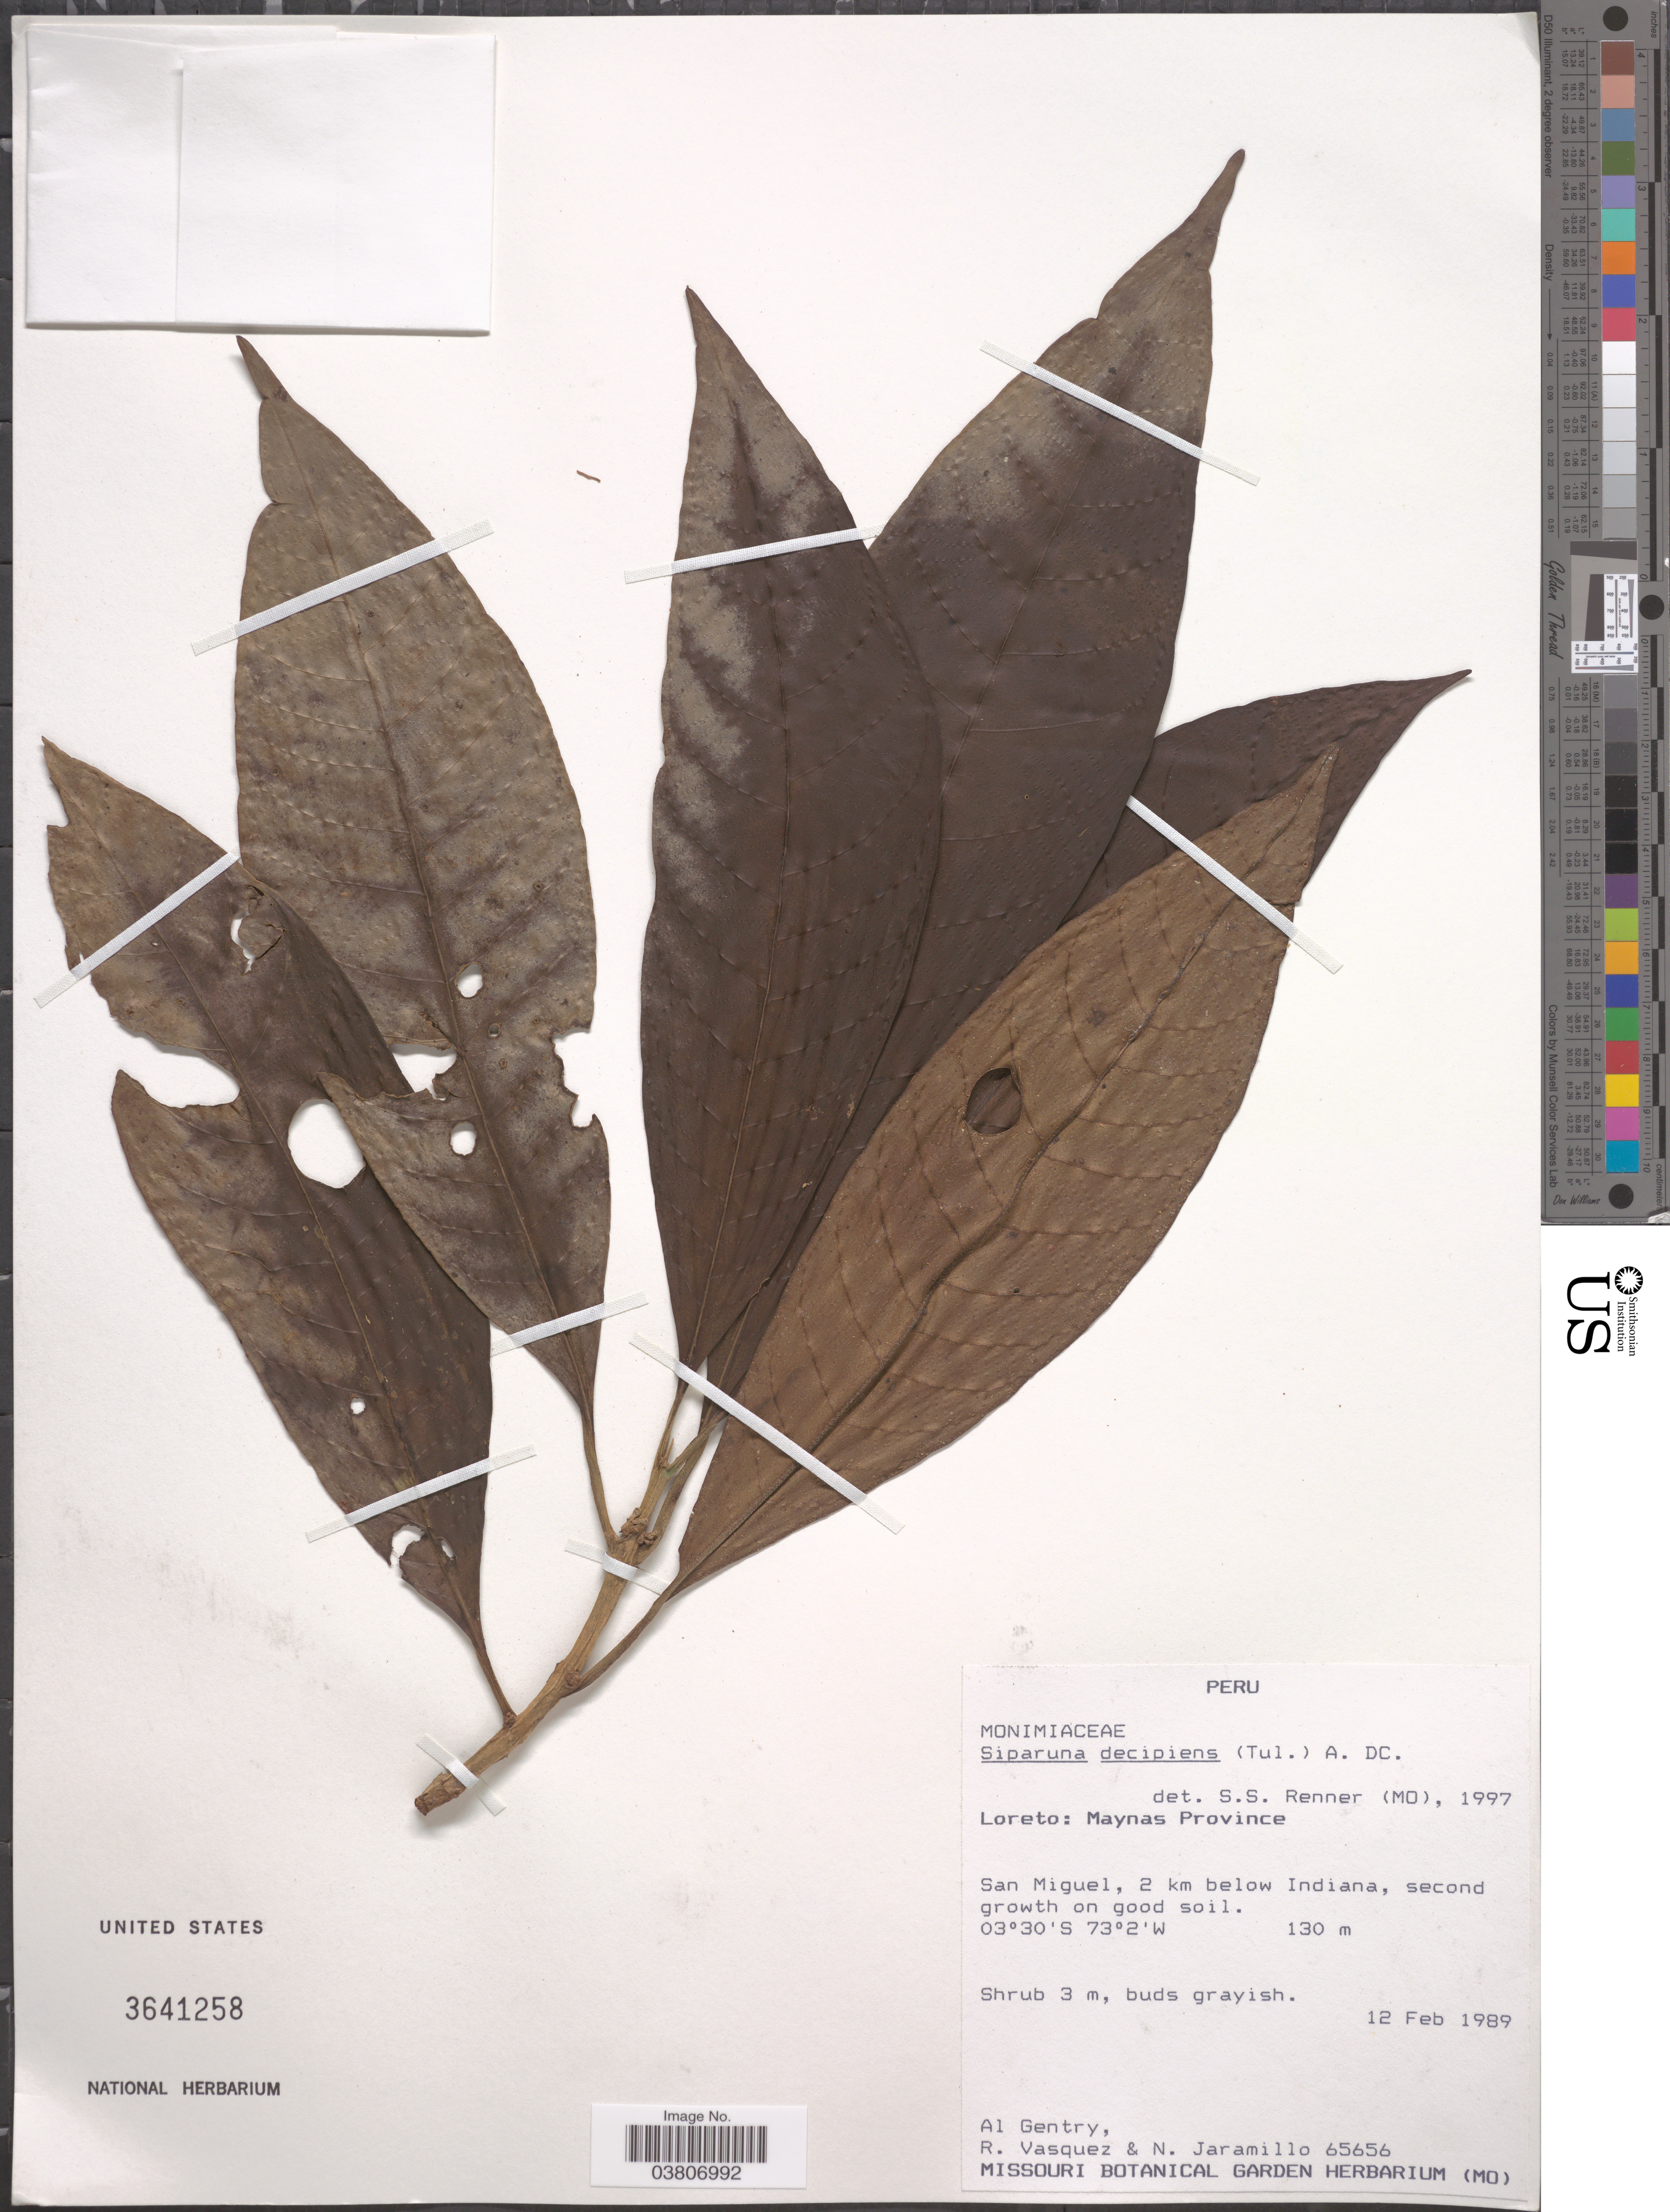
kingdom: Plantae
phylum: Tracheophyta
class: Magnoliopsida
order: Laurales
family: Siparunaceae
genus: Siparuna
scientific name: Siparuna decipiens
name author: (Tul.) A. DC.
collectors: A. H. Gentry, R. Vasquez & N. Jaramillo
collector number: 65656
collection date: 1989-02-12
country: Peru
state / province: Loreto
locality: Maynas Province. San Miguel, 2 km below Indiana, second growth on good soil.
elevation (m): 130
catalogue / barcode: US 3641258